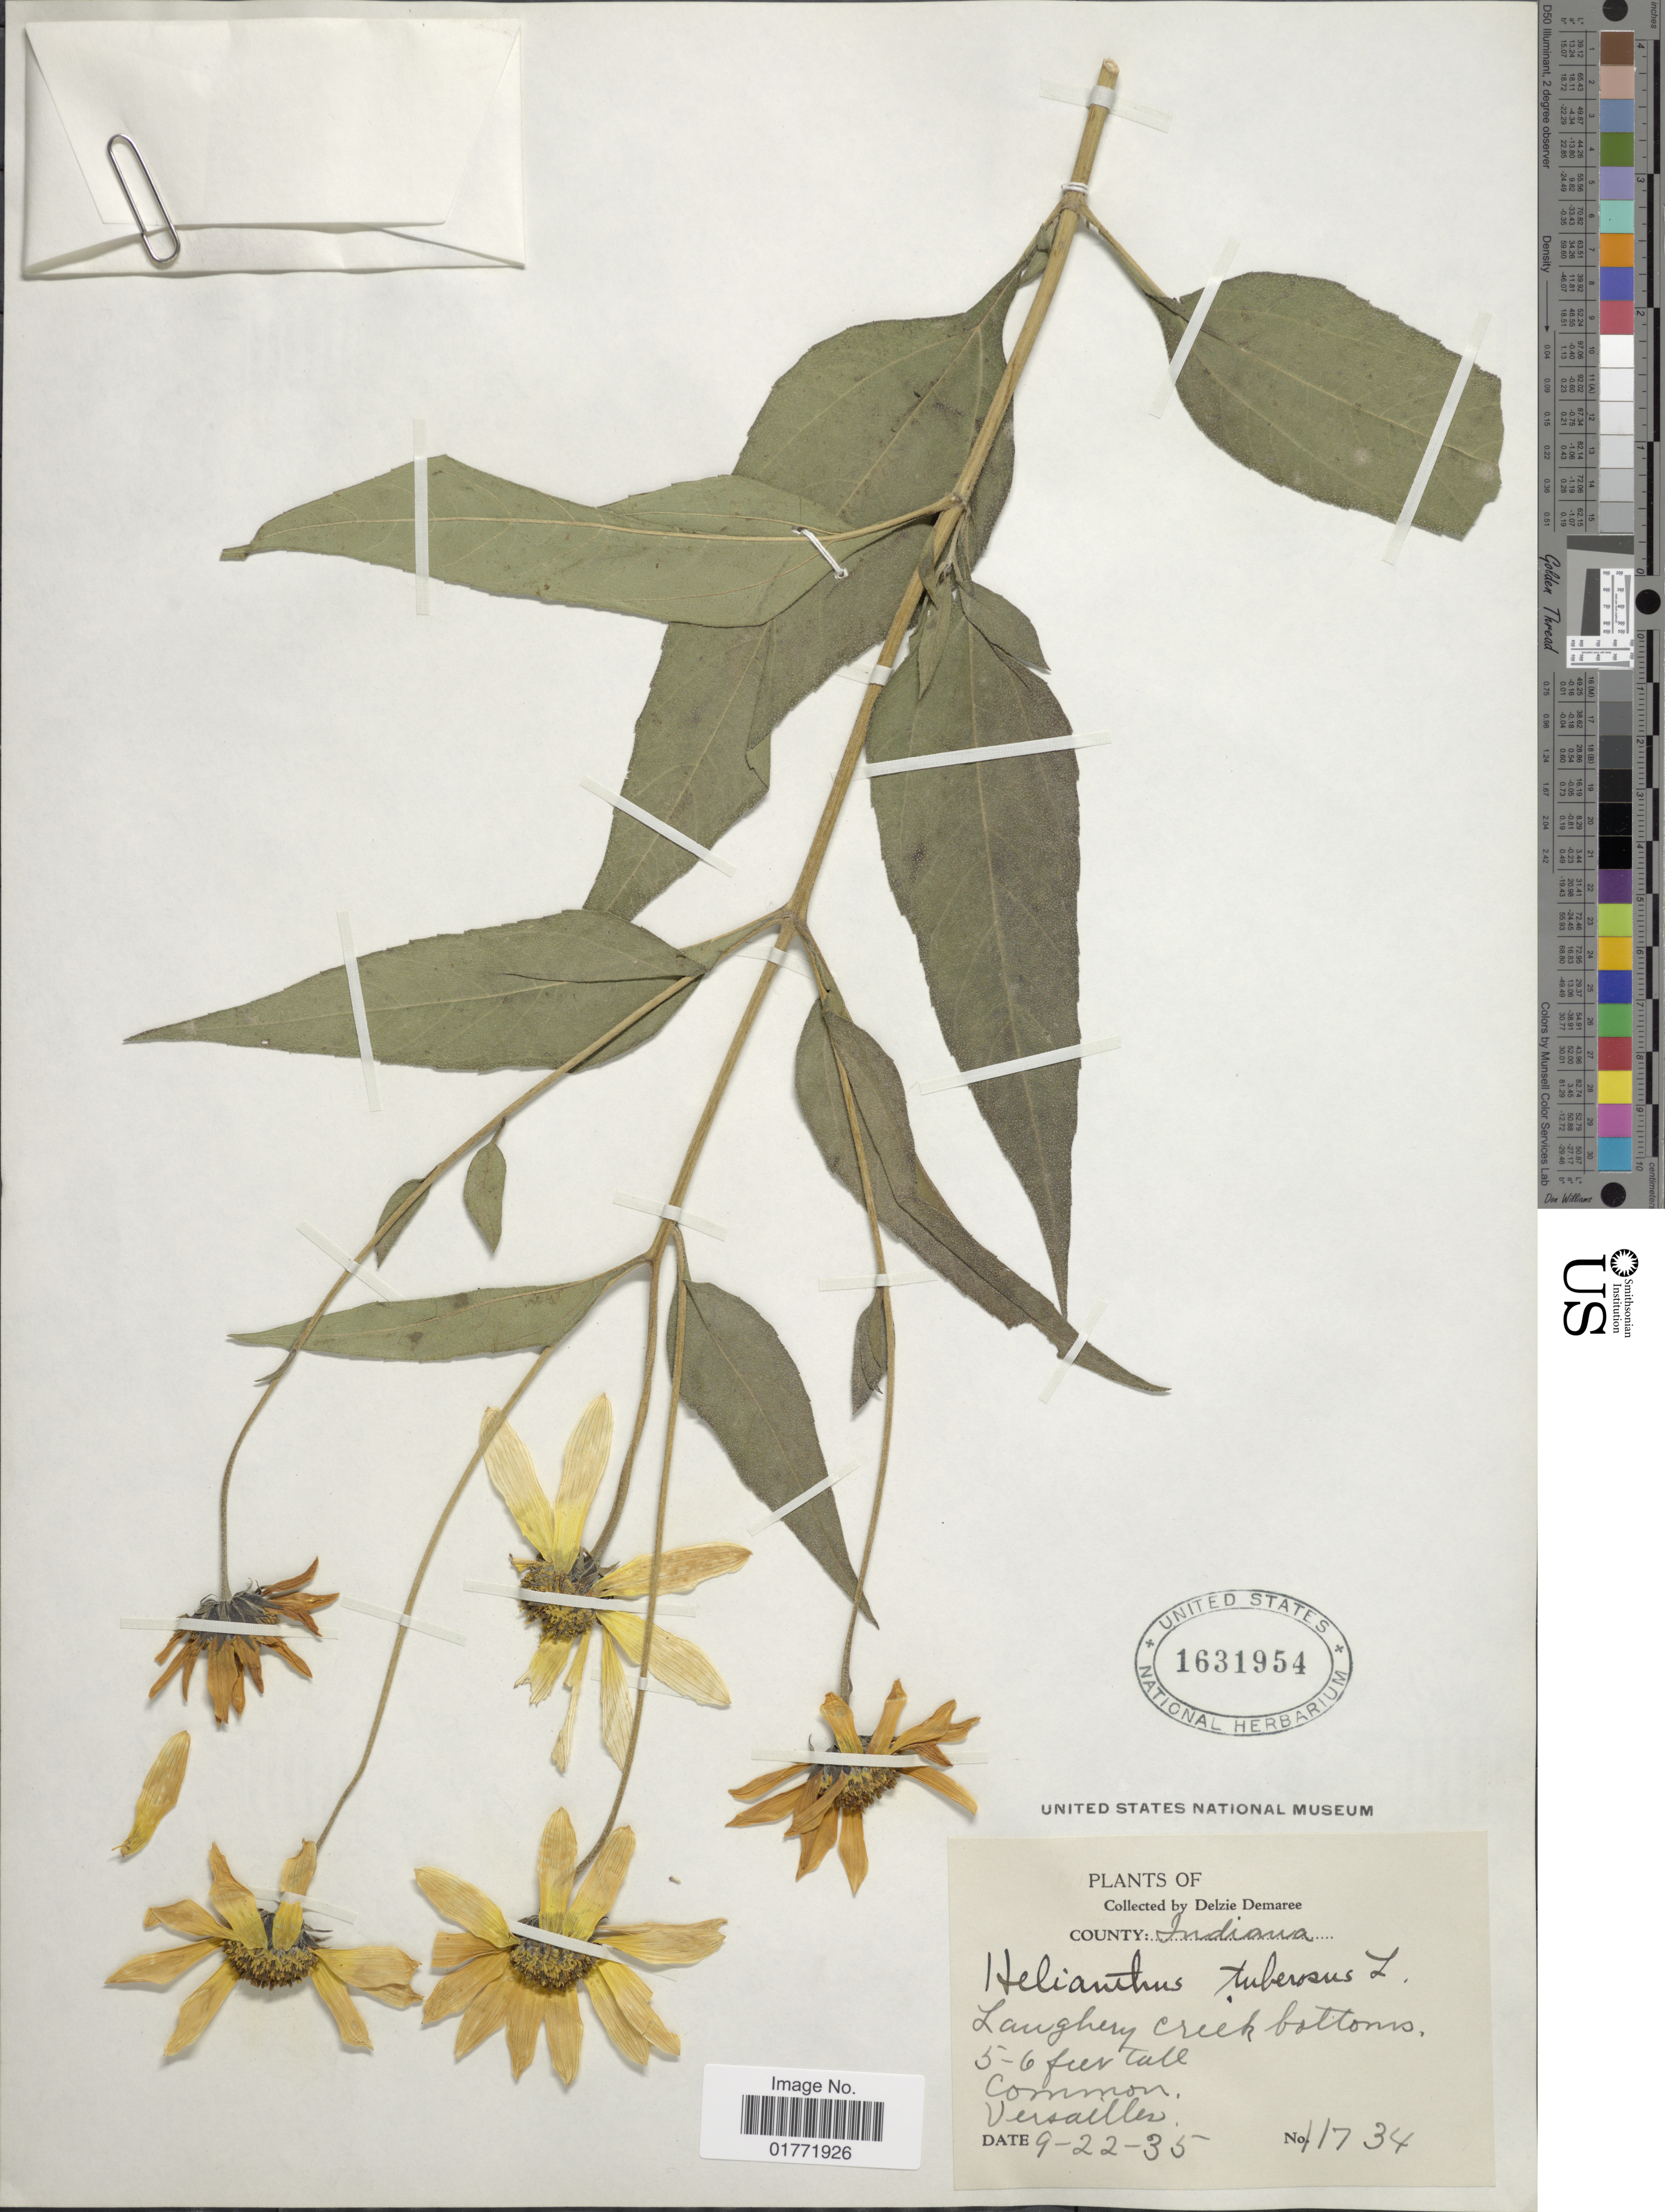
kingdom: Plantae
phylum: Tracheophyta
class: Magnoliopsida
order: Asterales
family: Asteraceae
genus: Helianthus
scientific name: Helianthus tuberosus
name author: L.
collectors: D. Demaree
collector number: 11734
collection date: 1935-09-22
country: United States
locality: County: Indiana. Laughery Creek bottoms. Versailles.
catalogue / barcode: US 1631954